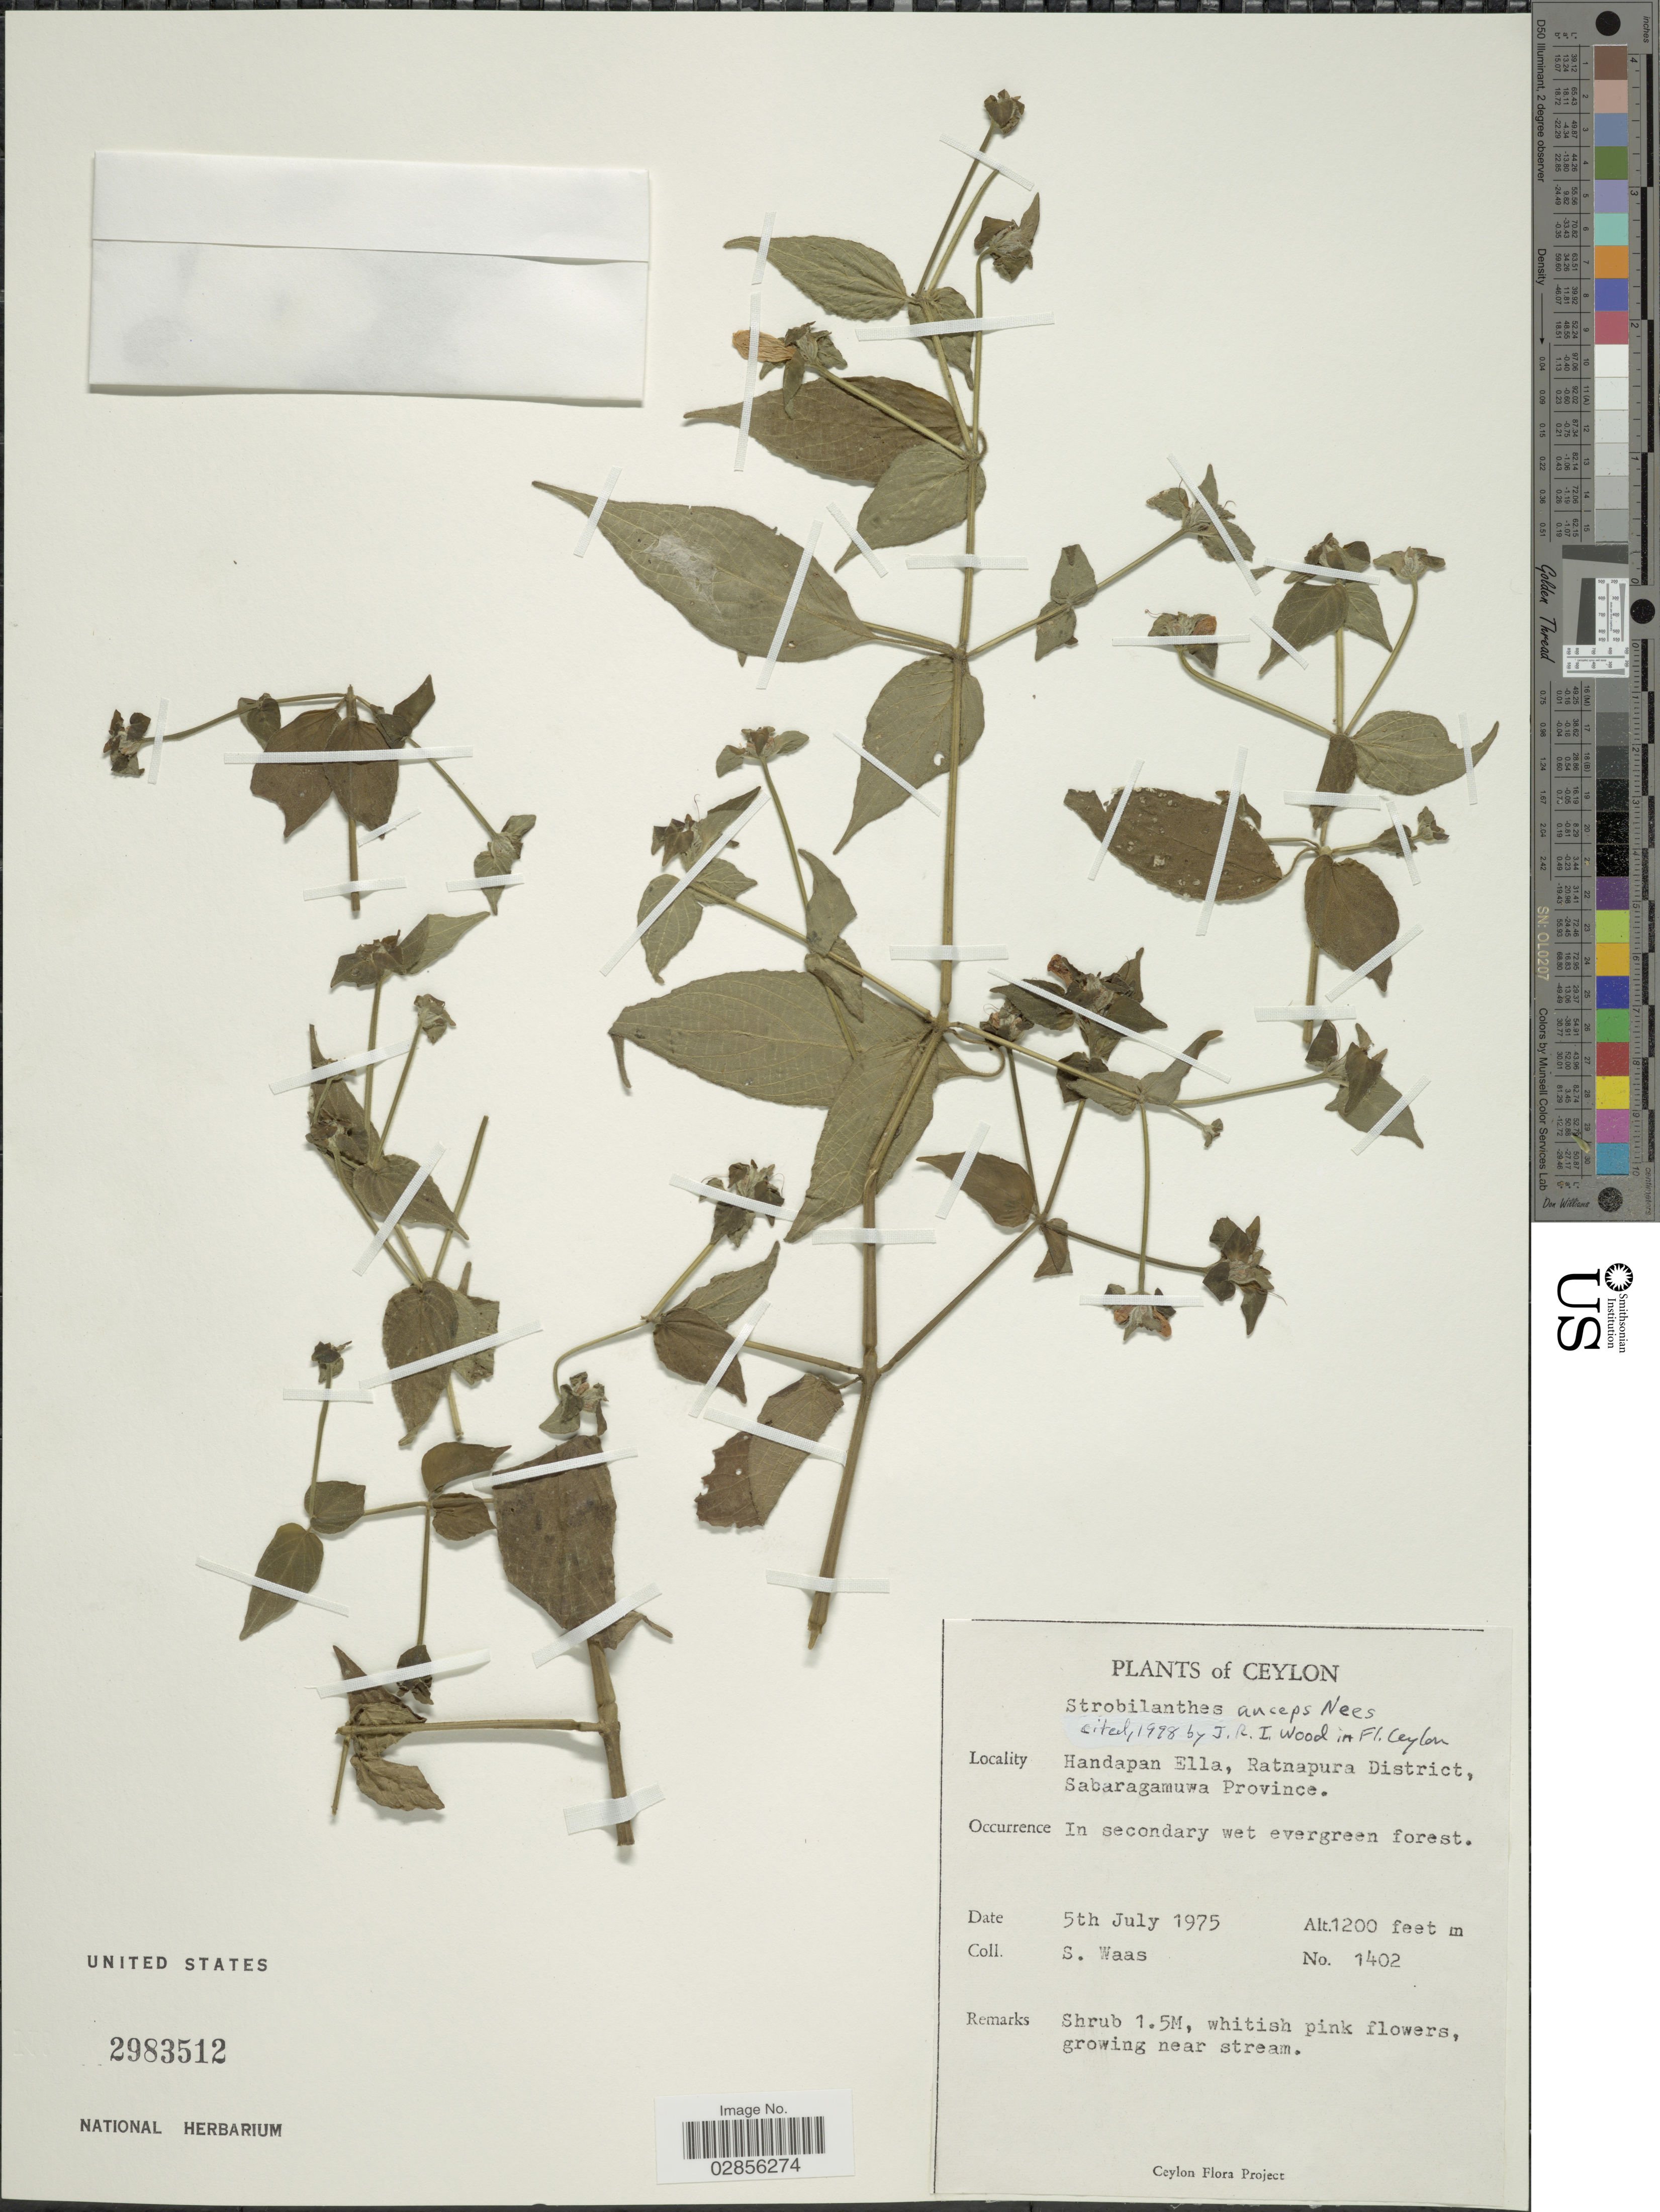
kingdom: Plantae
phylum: Tracheophyta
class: Magnoliopsida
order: Lamiales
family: Acanthaceae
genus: Strobilanthes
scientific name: Strobilanthes anceps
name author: Nees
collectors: S. Waas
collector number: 1402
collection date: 1975-07-05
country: Sri Lanka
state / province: Sabaragamuwa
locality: Ceylon. Handapan Ella, Ratnapura District.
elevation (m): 366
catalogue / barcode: US 2983512